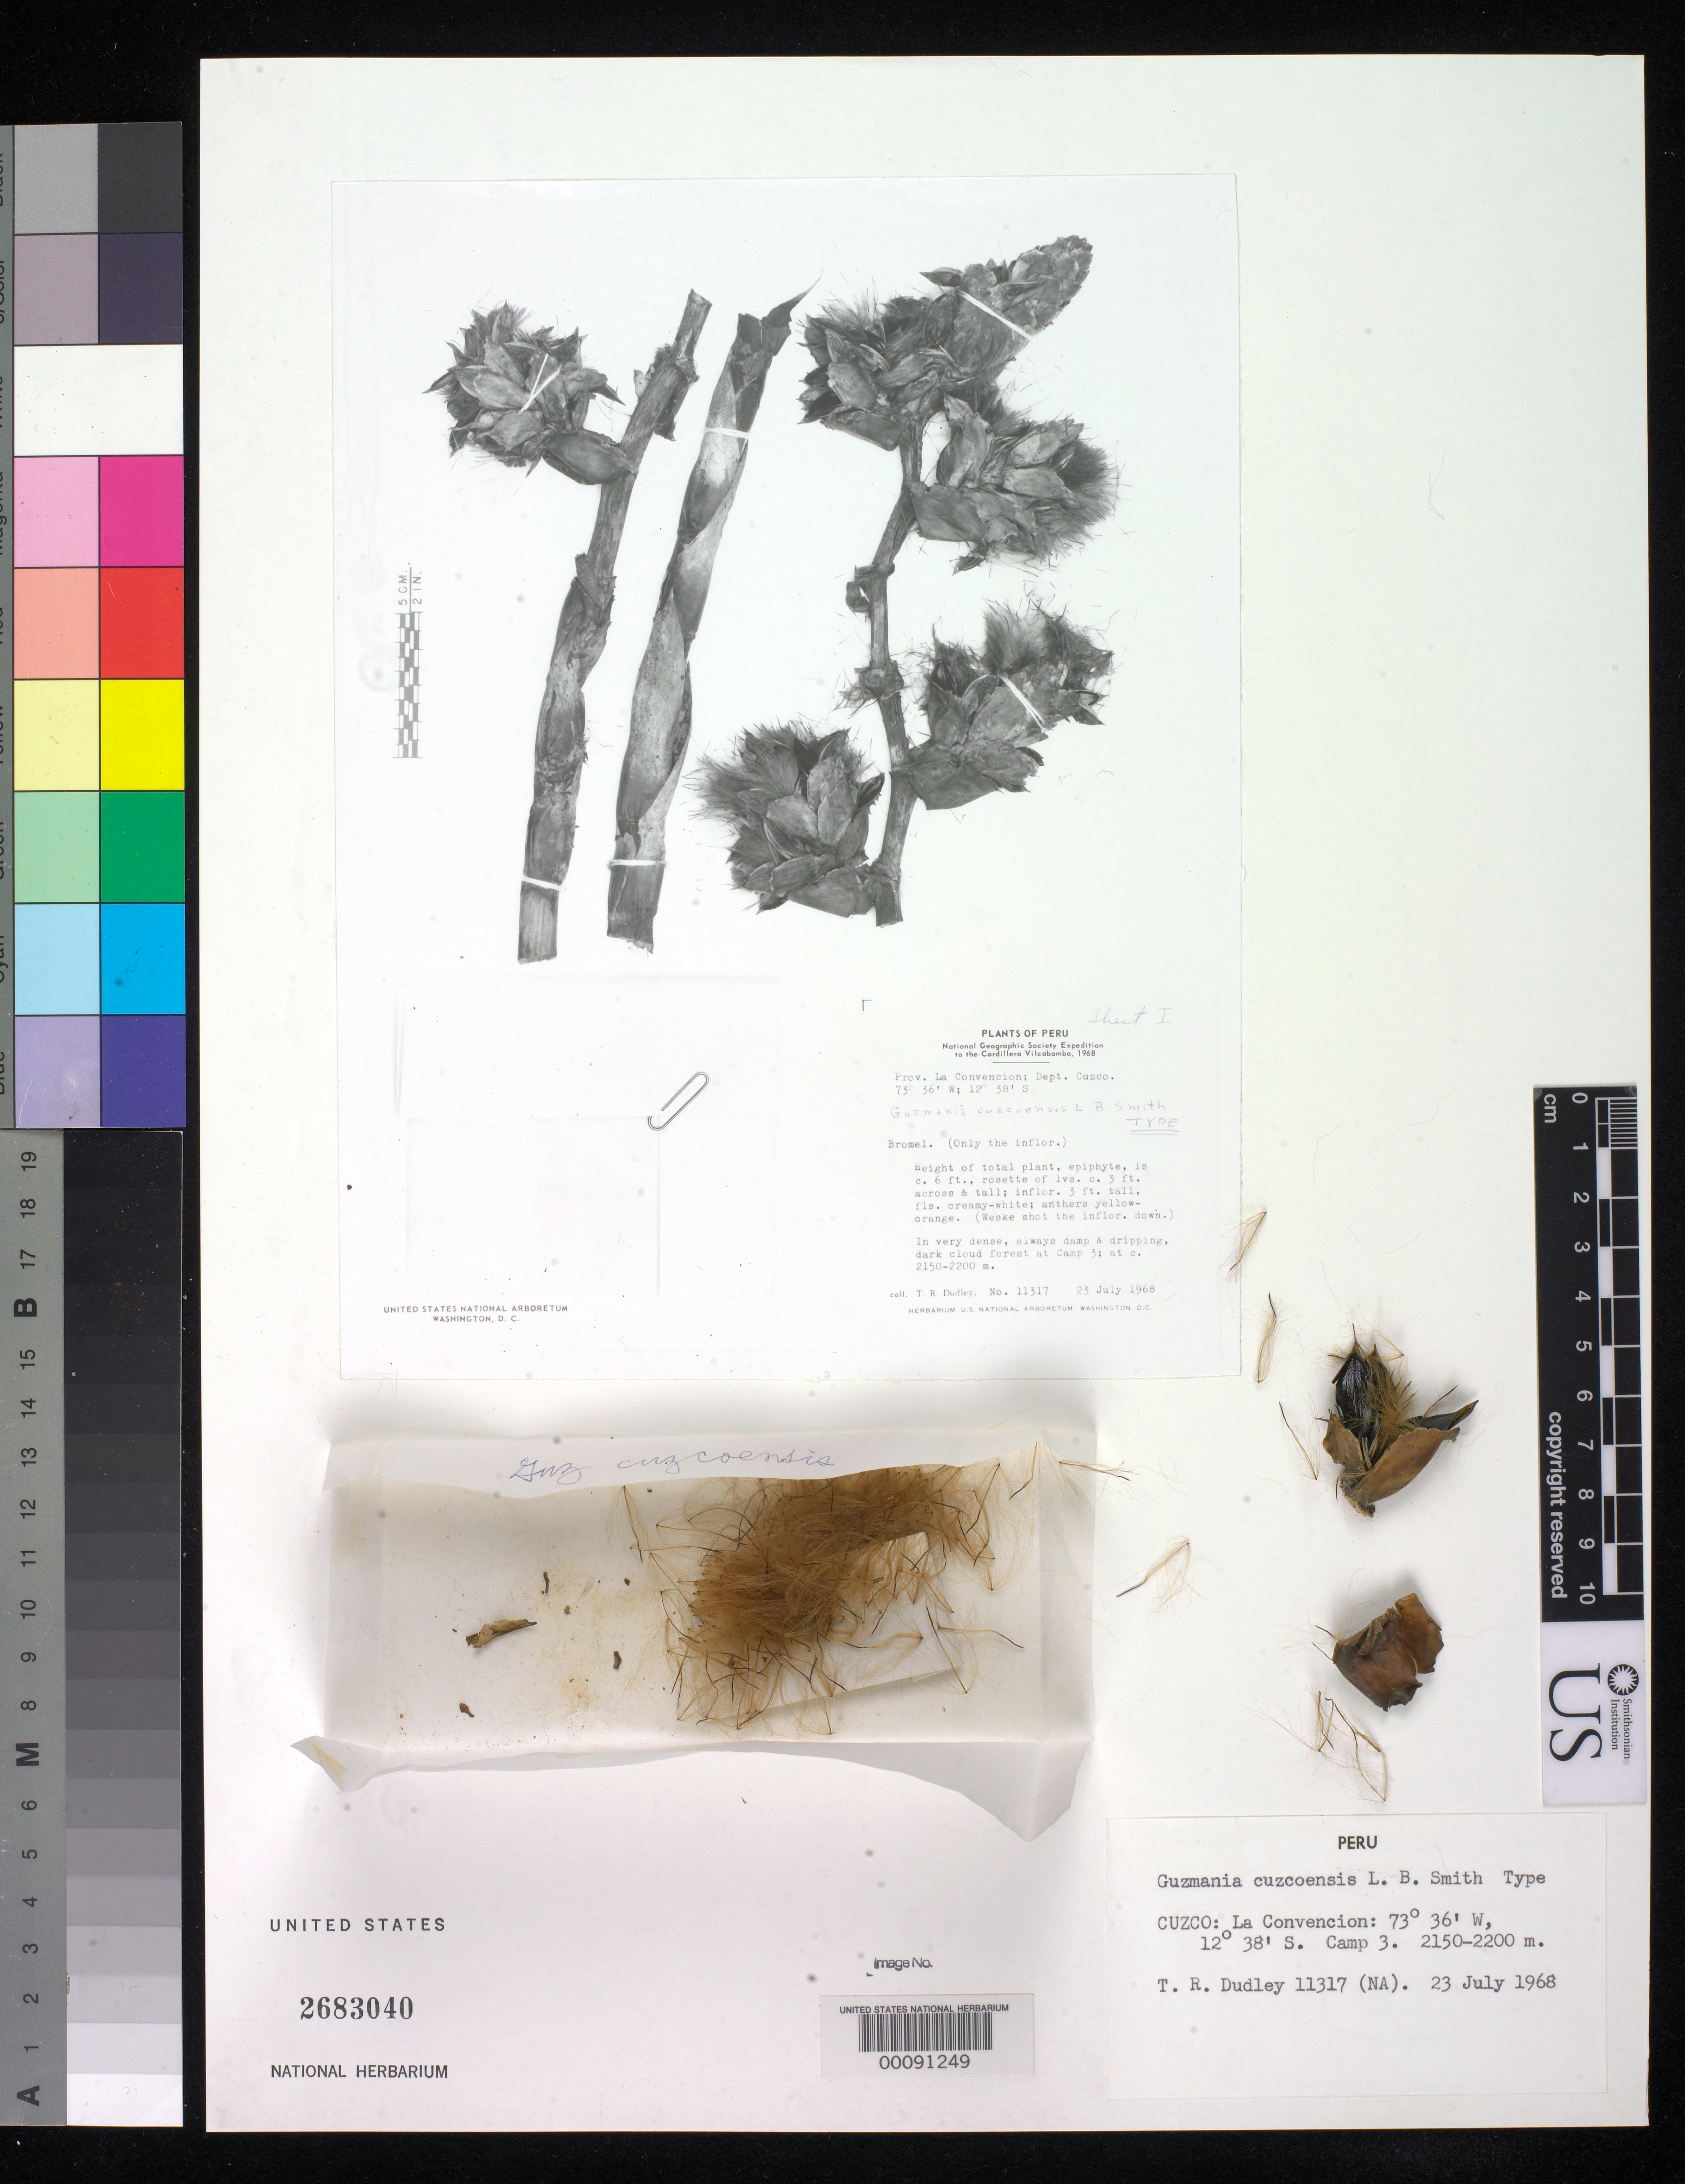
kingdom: Plantae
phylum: Tracheophyta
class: Liliopsida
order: Poales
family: Bromeliaceae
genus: Guzmania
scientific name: Guzmania cuzcoensis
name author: L.B. Sm.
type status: Isotype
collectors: T. R. Dudley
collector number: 11317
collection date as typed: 23 Jul 1968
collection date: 1968-07-23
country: Peru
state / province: Cusco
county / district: La Convención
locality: La Convención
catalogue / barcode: US 2863040